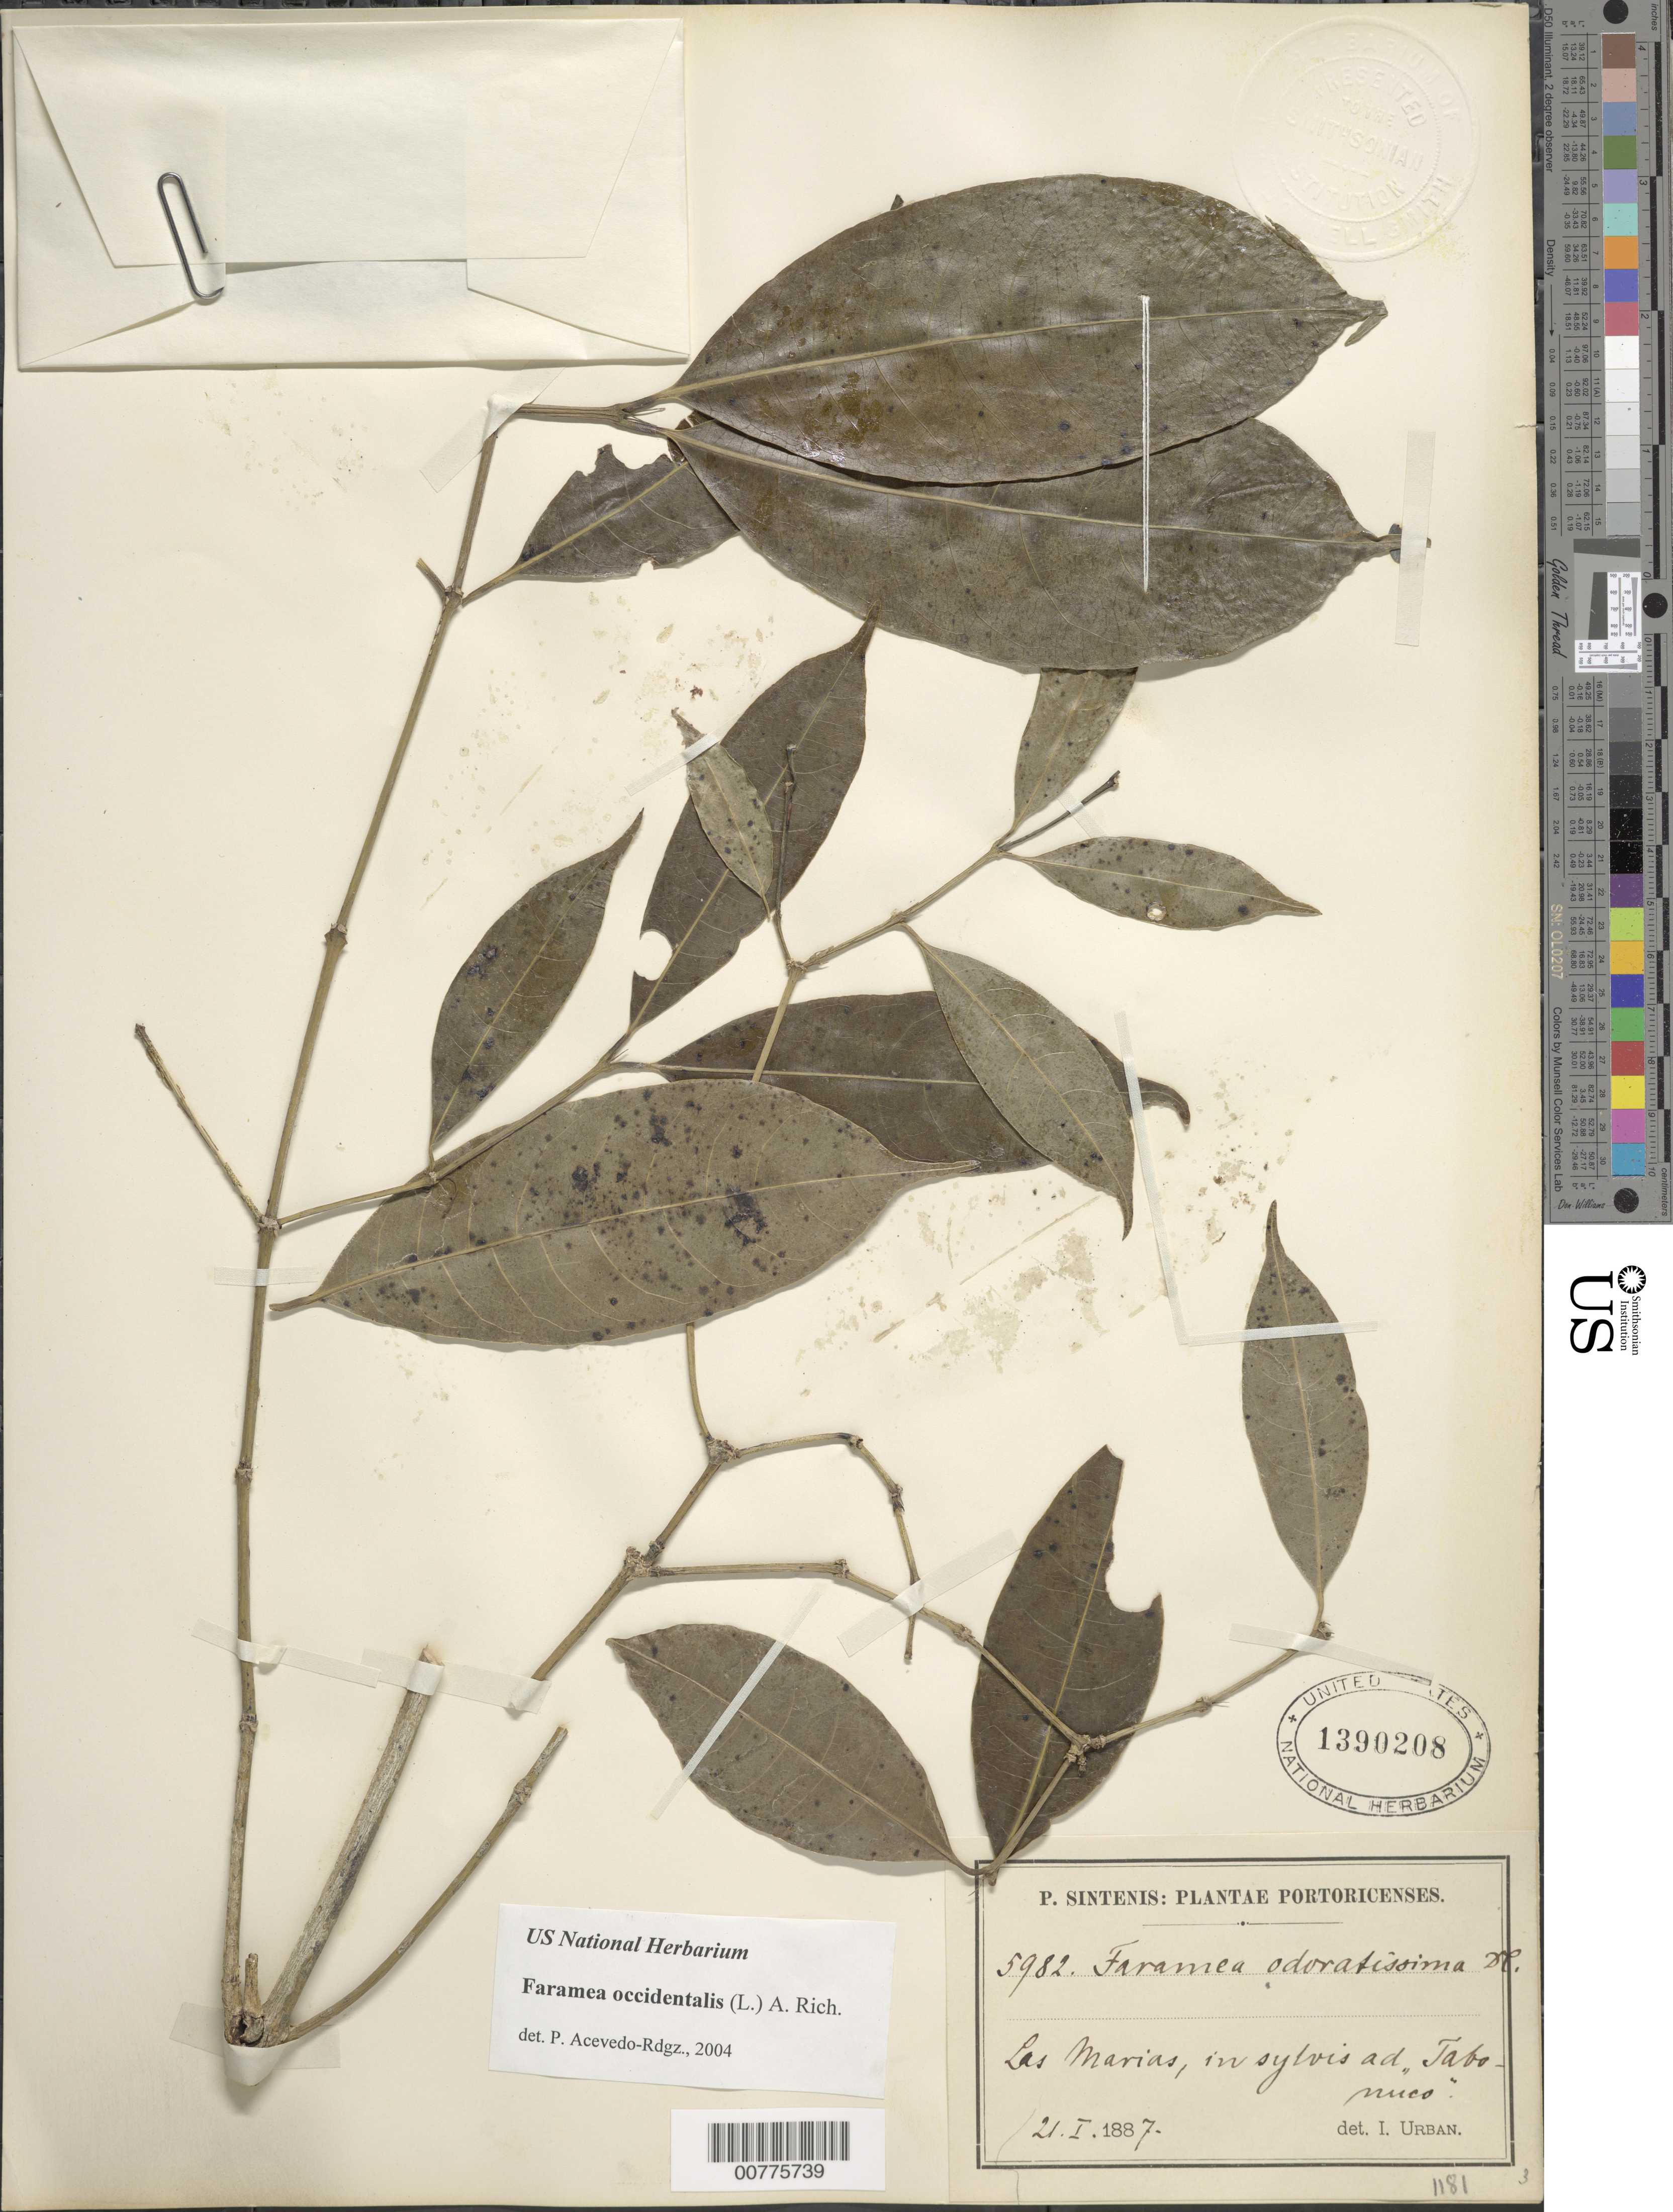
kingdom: Plantae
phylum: Tracheophyta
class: Magnoliopsida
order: Gentianales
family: Rubiaceae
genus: Faramea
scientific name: Faramea occidentalis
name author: (L.) A. Rich.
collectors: P. Sintenis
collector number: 5982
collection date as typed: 21 Jan 1887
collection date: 1887-01-21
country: Puerto Rico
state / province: Las Marías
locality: Las Marias, in sylvis ad Tabonuco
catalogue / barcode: US 1390208